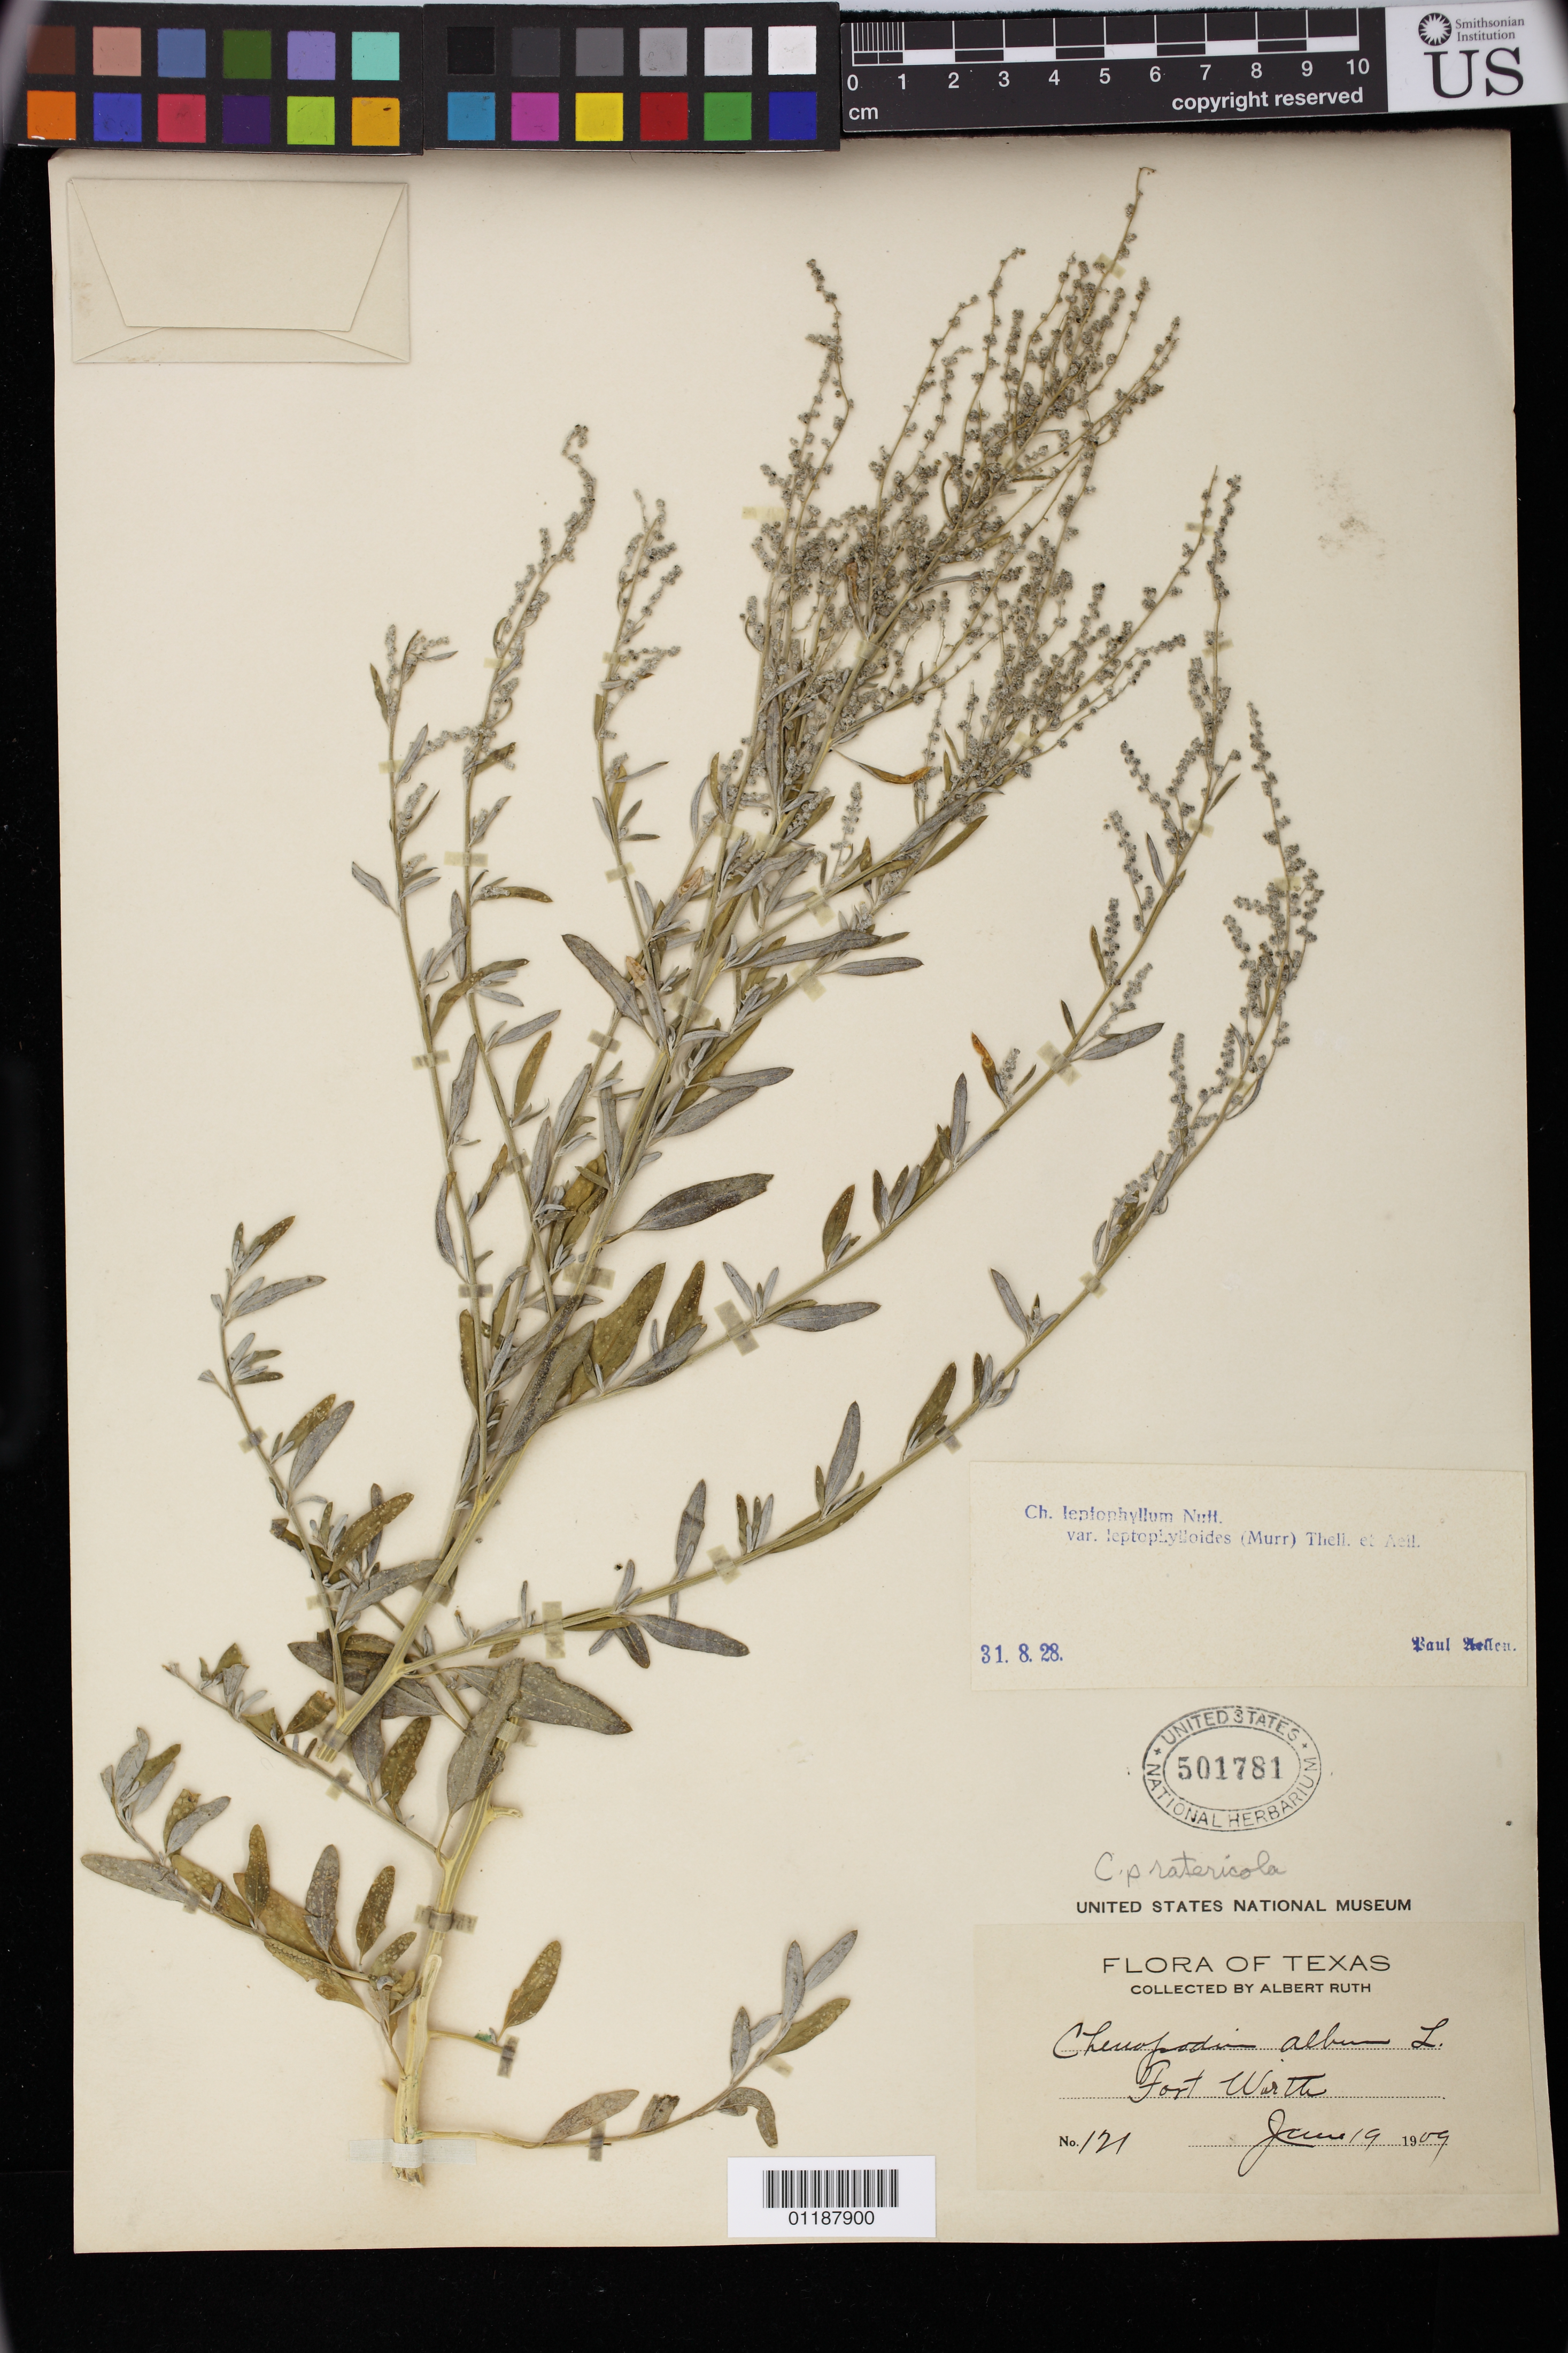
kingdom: Plantae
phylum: Tracheophyta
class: Magnoliopsida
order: Caryophyllales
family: Amaranthaceae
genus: Chenopodium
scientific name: Chenopodium leptophyllum var. leptophylloides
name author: (Murr) Thell. & Aellen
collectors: A. Ruth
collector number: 121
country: United States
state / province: Texas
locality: Fort Worth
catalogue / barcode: US 501781